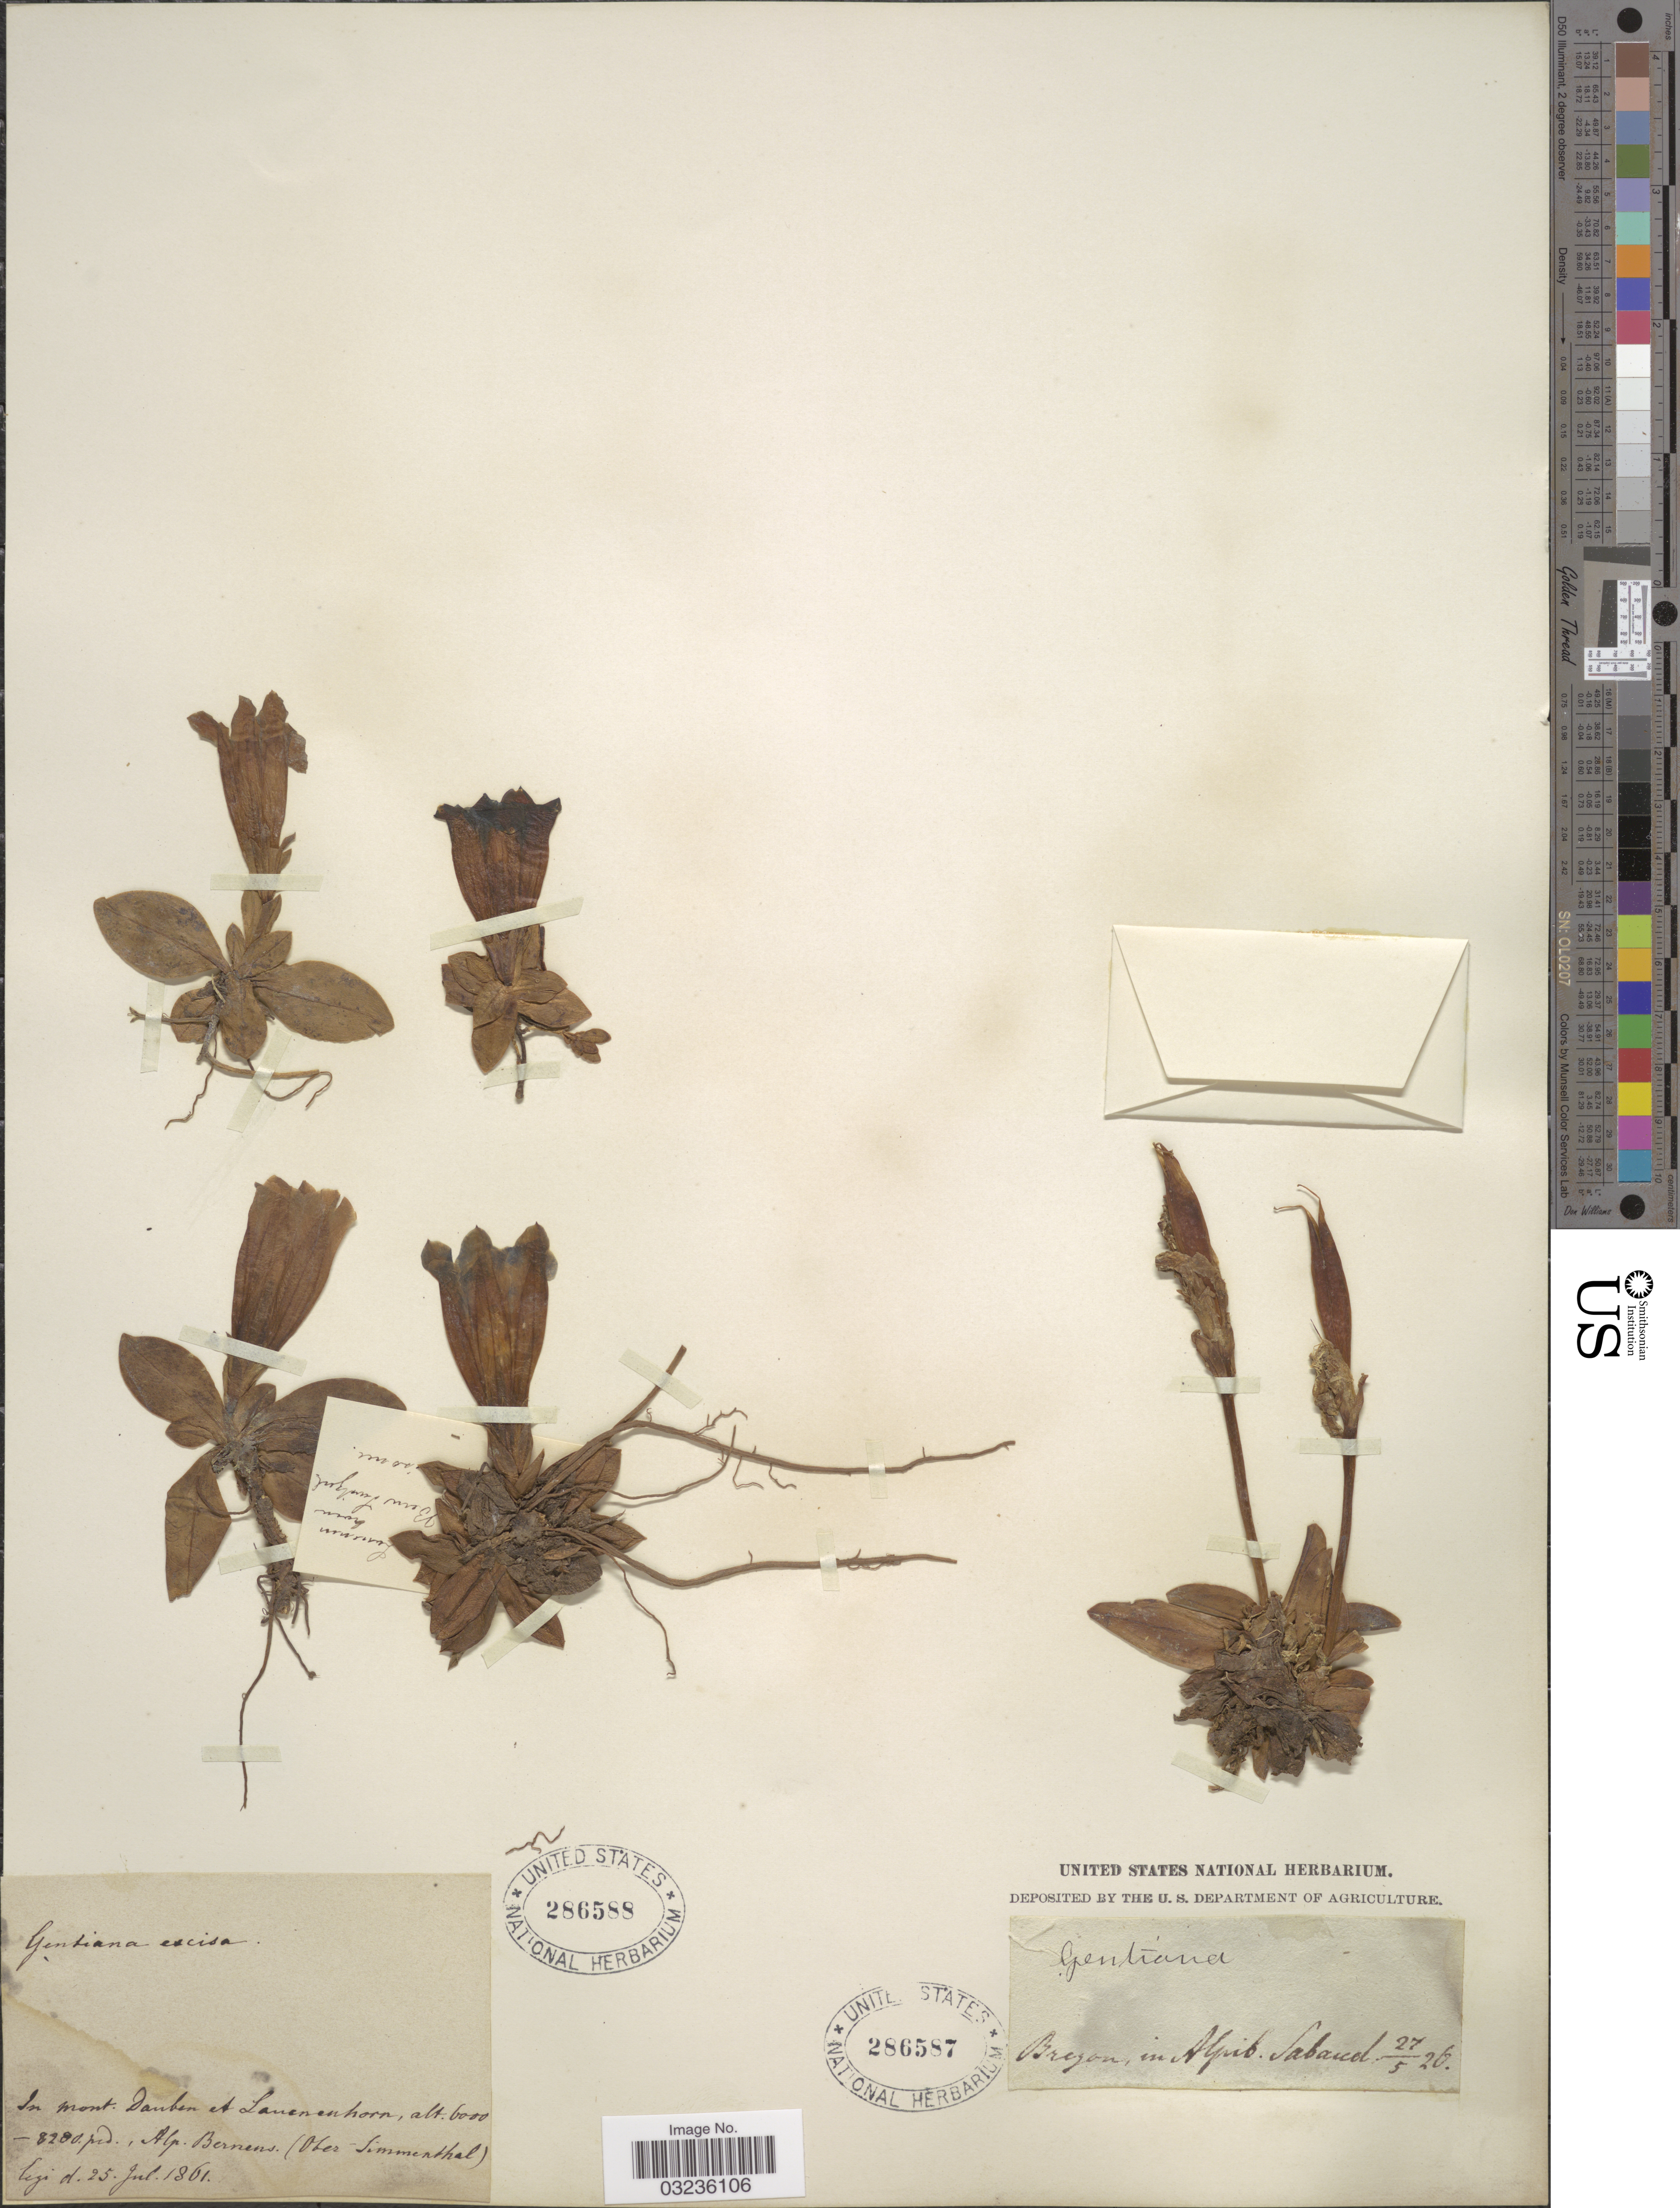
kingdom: Plantae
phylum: Tracheophyta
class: Magnoliopsida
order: Gentianales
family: Gentianaceae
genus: Gentiana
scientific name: Gentiana excisa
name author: C. Presl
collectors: ex herb. United States National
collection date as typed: Transcribed d/m/y: 27/5/26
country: France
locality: Brizon, in Alpib Sabaud.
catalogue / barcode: US 286587-2